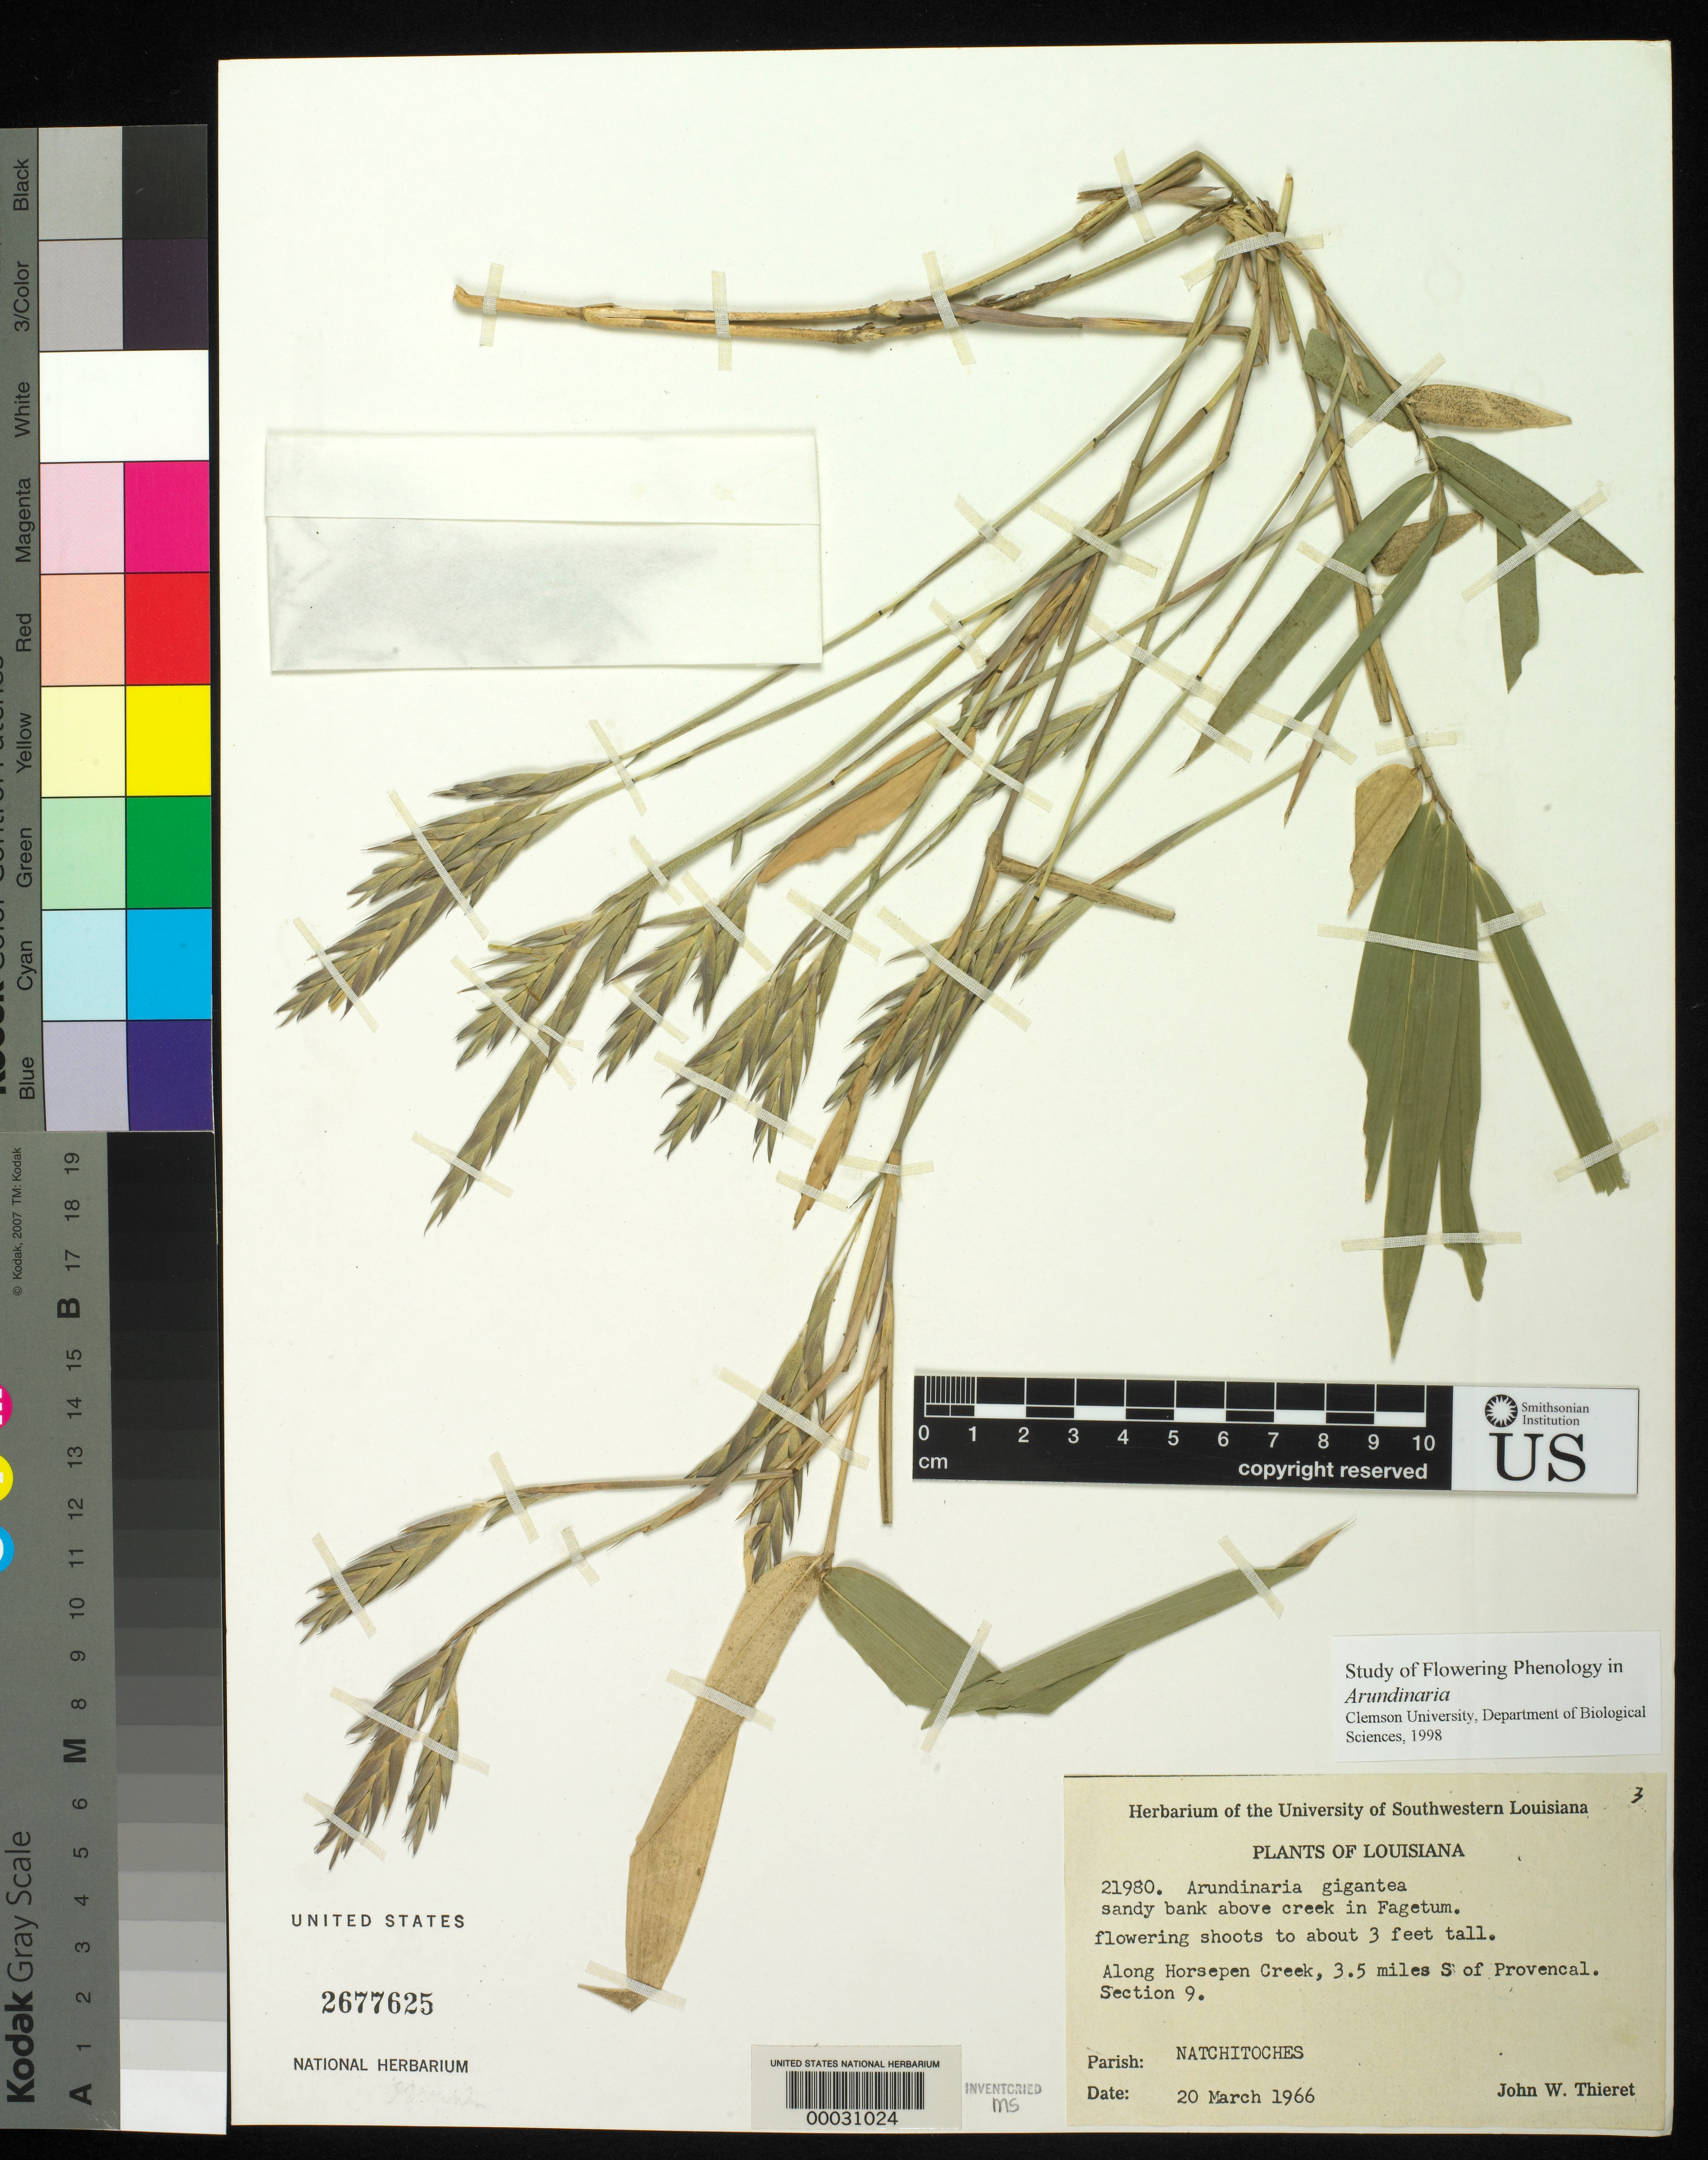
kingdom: Plantae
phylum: Tracheophyta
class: Liliopsida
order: Poales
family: Poaceae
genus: Arundinaria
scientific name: Arundinaria gigantea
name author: (Walter) Muhl.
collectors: J. W. Thieret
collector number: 21980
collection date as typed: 20 Mar 1966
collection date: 1966-03-20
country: United States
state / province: Louisiana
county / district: Natchitoches Parish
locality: Fagetum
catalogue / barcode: US 2677625